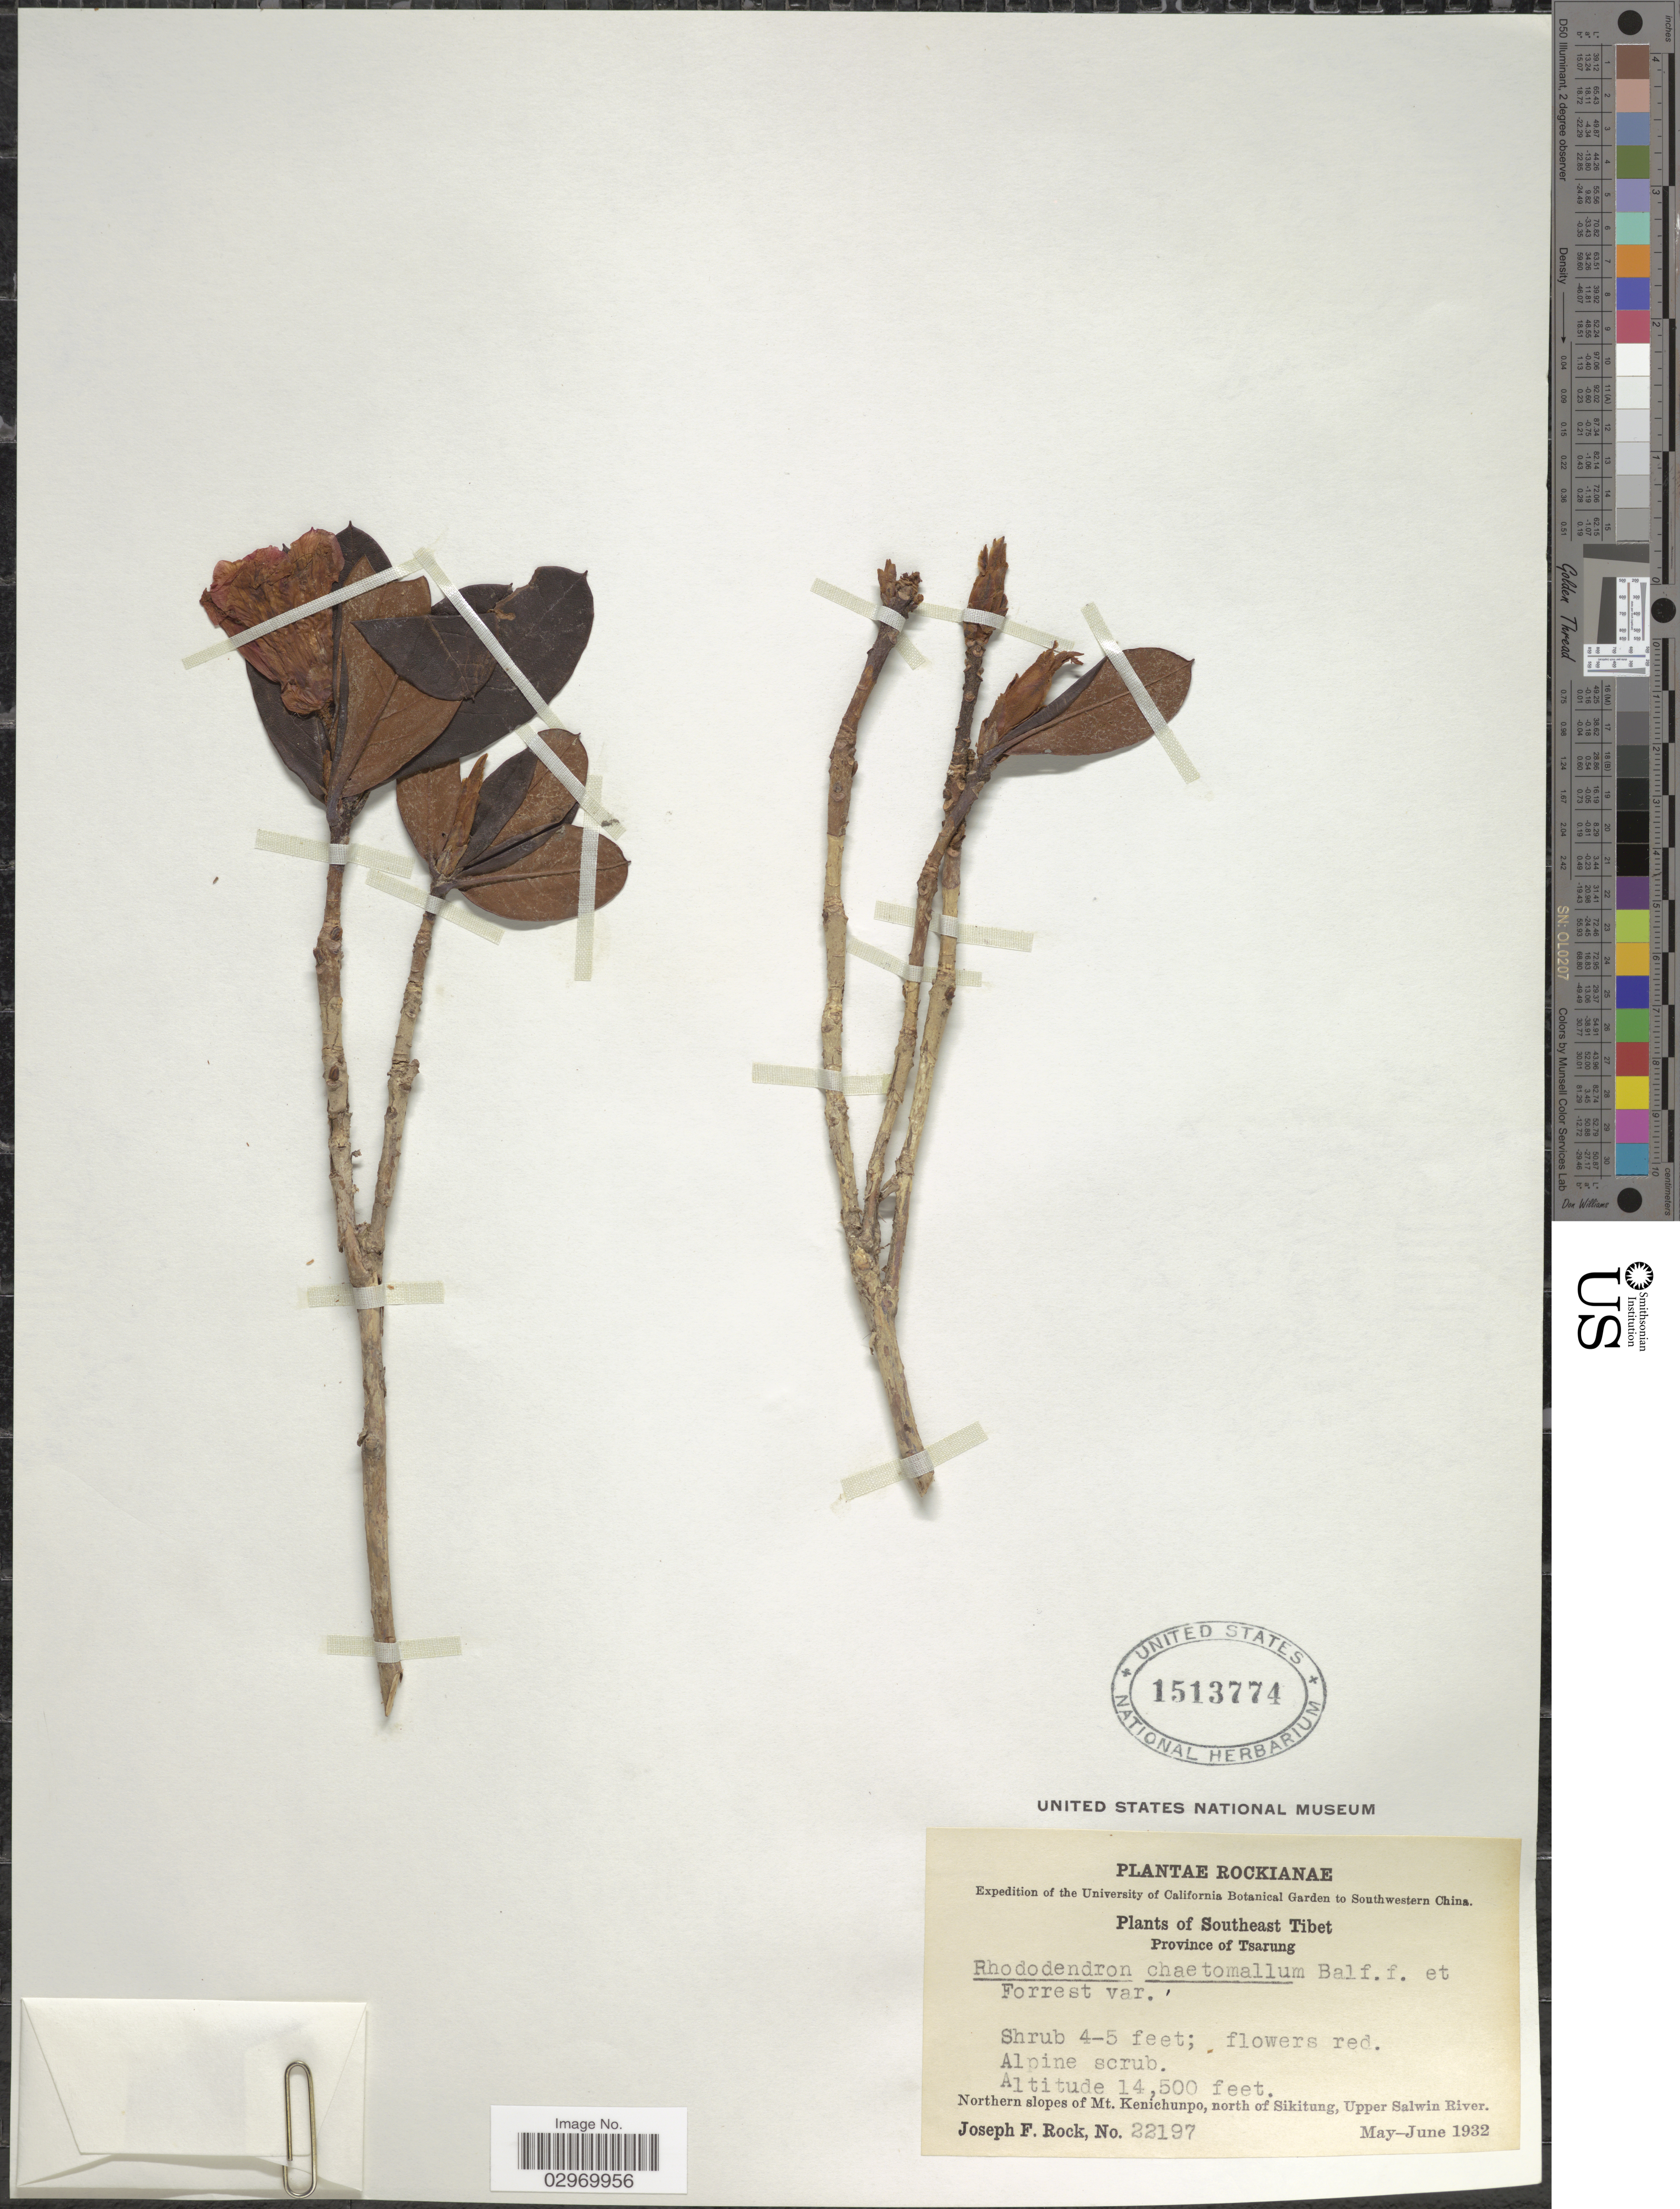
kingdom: Plantae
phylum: Tracheophyta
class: Magnoliopsida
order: Ericales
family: Ericaceae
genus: Rhododendron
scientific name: Rhododendron chaetomallum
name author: Balf. f. & Forrest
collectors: J. F. Rock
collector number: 22197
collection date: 1932-05/1932-06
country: China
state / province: Xizang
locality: Southwestern China. Southeast Tibet, Province of Tsarung, Northern slopes of Mt. Kenichunpo, north of Sikitung, Upper Salwin River.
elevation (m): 4420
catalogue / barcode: US 1513774